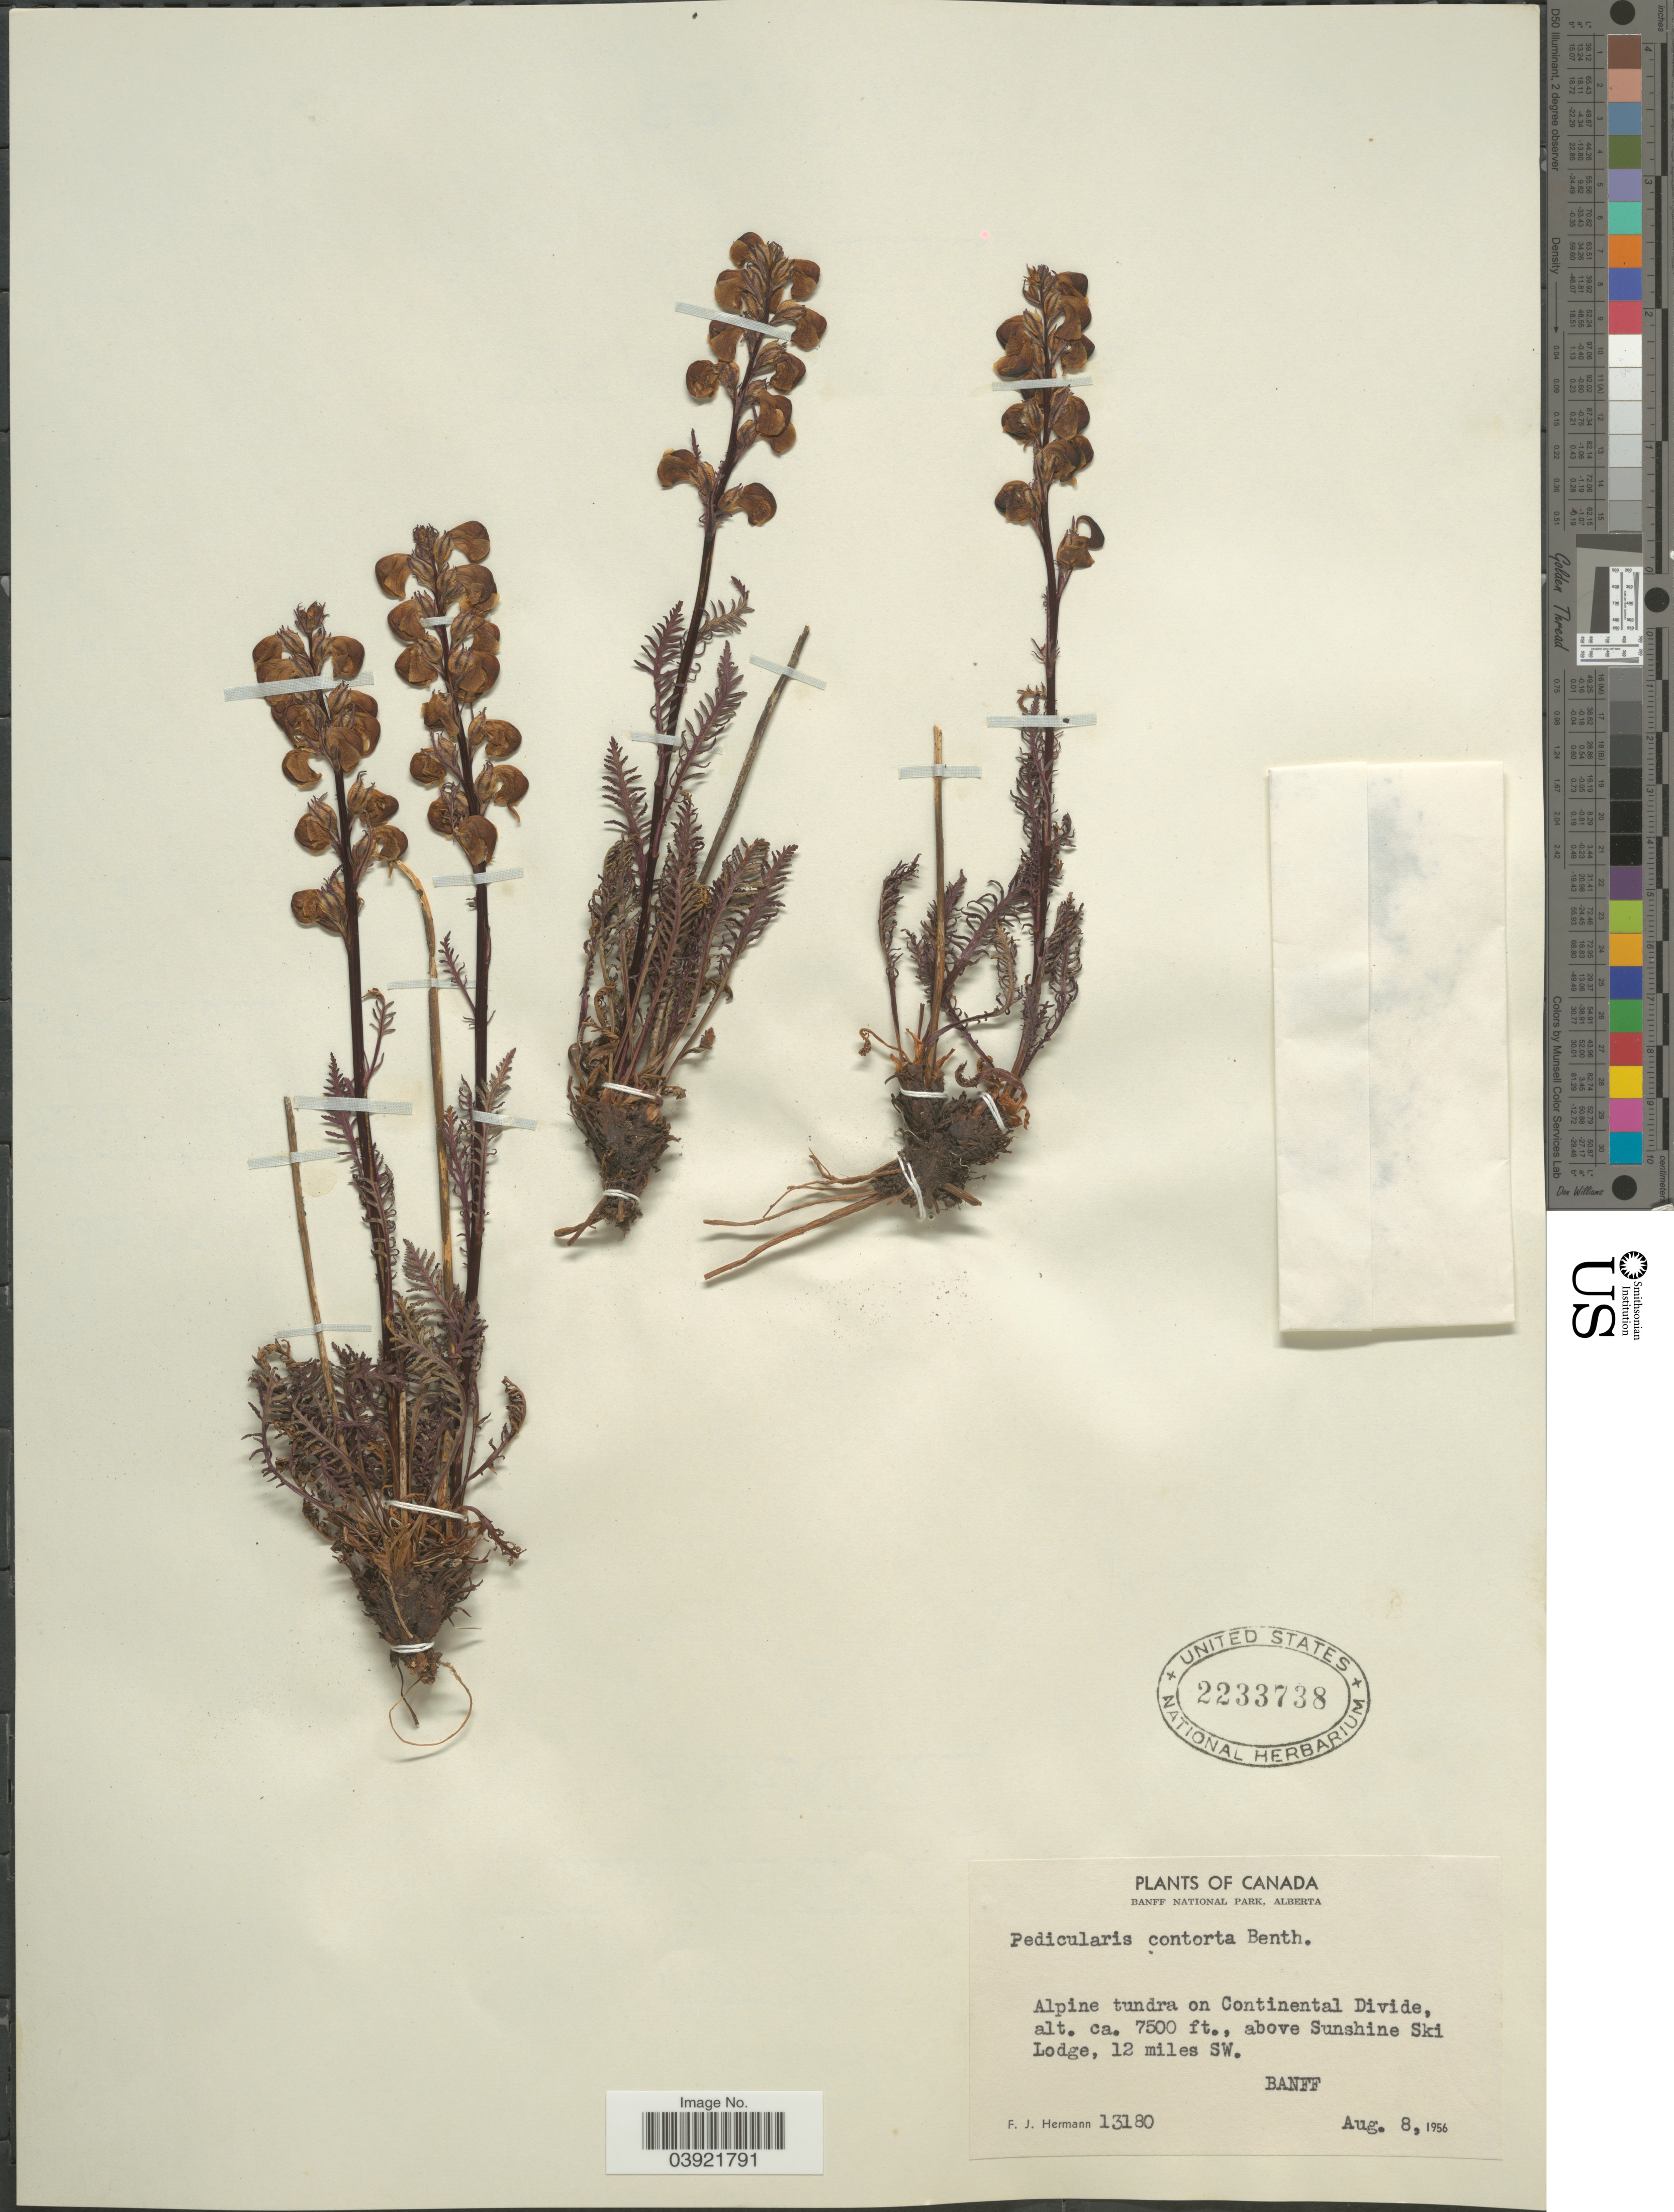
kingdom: Plantae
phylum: Tracheophyta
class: Magnoliopsida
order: Lamiales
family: Orobanchaceae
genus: Pedicularis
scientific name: Pedicularis contorta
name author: Benth.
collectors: F. J. Hermann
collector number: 13180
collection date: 1956-08-08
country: Canada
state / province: Alberta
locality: Banff National Park. On Continental Divide, above Sunshine Ski Lodge, 12 miles SW. Banff.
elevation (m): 2286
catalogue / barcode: US 2233738